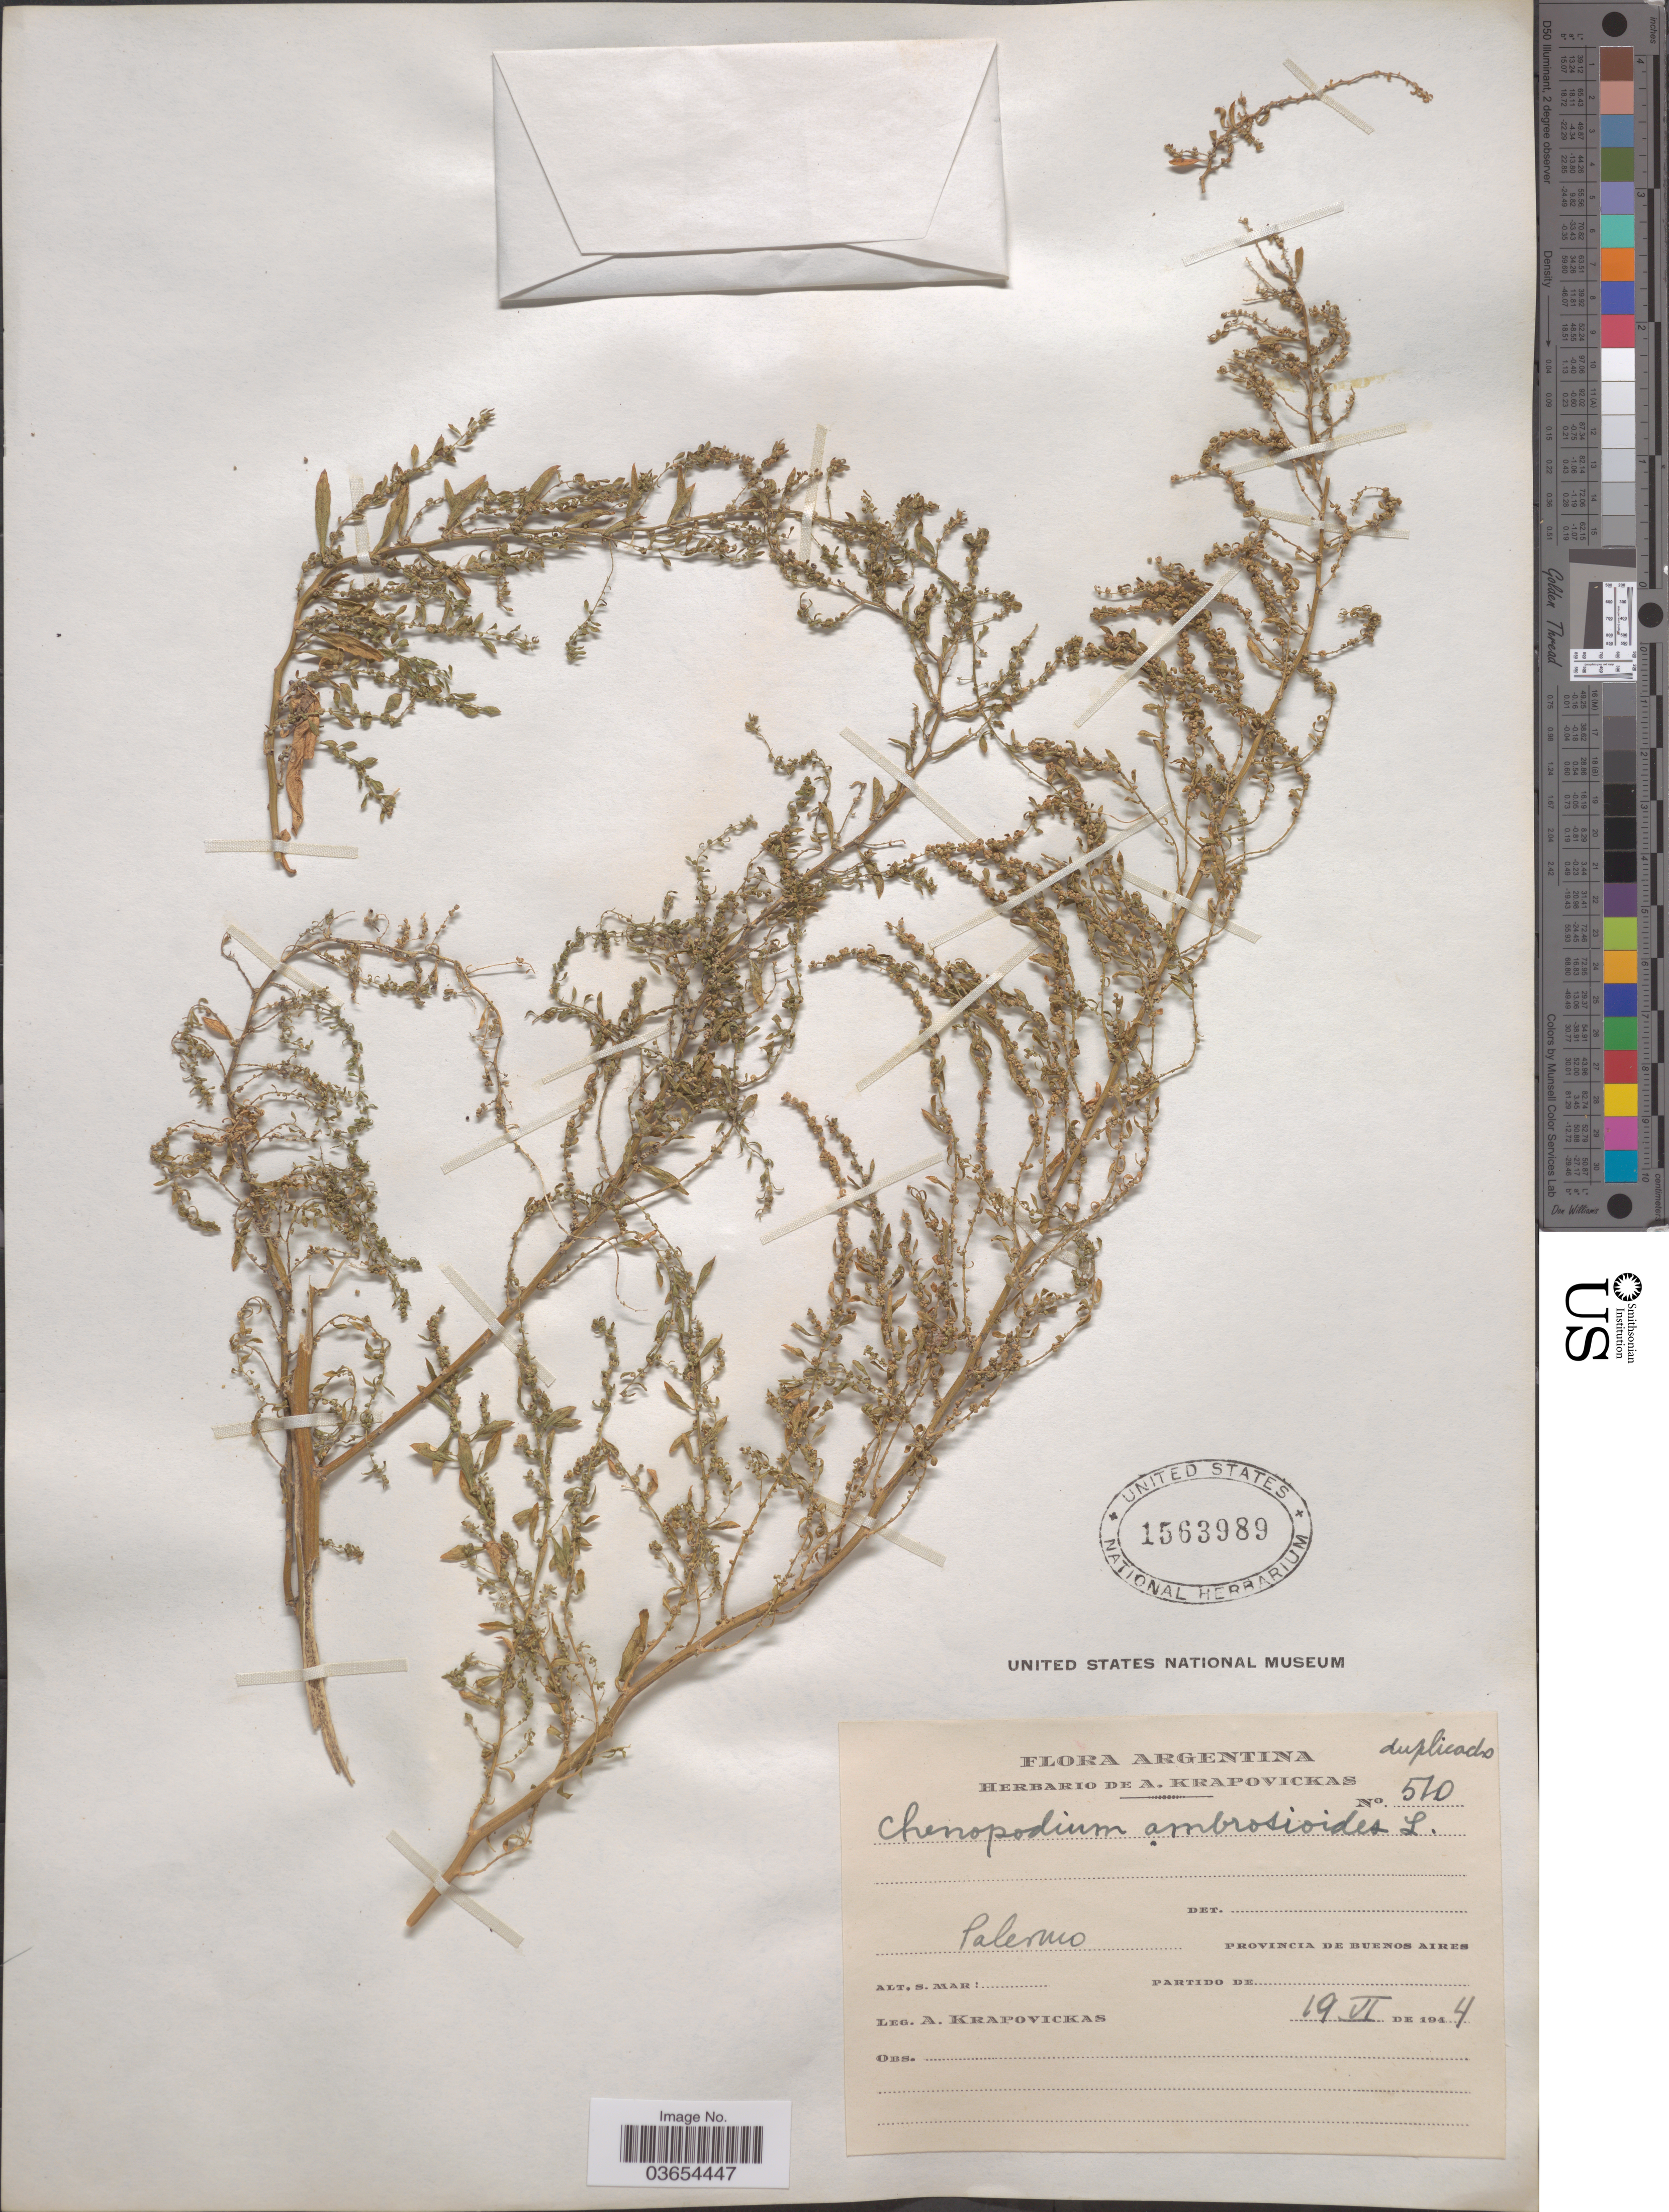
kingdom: Plantae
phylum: Tracheophyta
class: Magnoliopsida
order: Caryophyllales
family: Amaranthaceae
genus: Chenopodium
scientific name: Chenopodium ambrosioides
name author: L.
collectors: A. Krapovickas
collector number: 510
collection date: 1944-06-19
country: Argentina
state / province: Buenos Aires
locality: Palermo.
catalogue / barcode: US 1563989